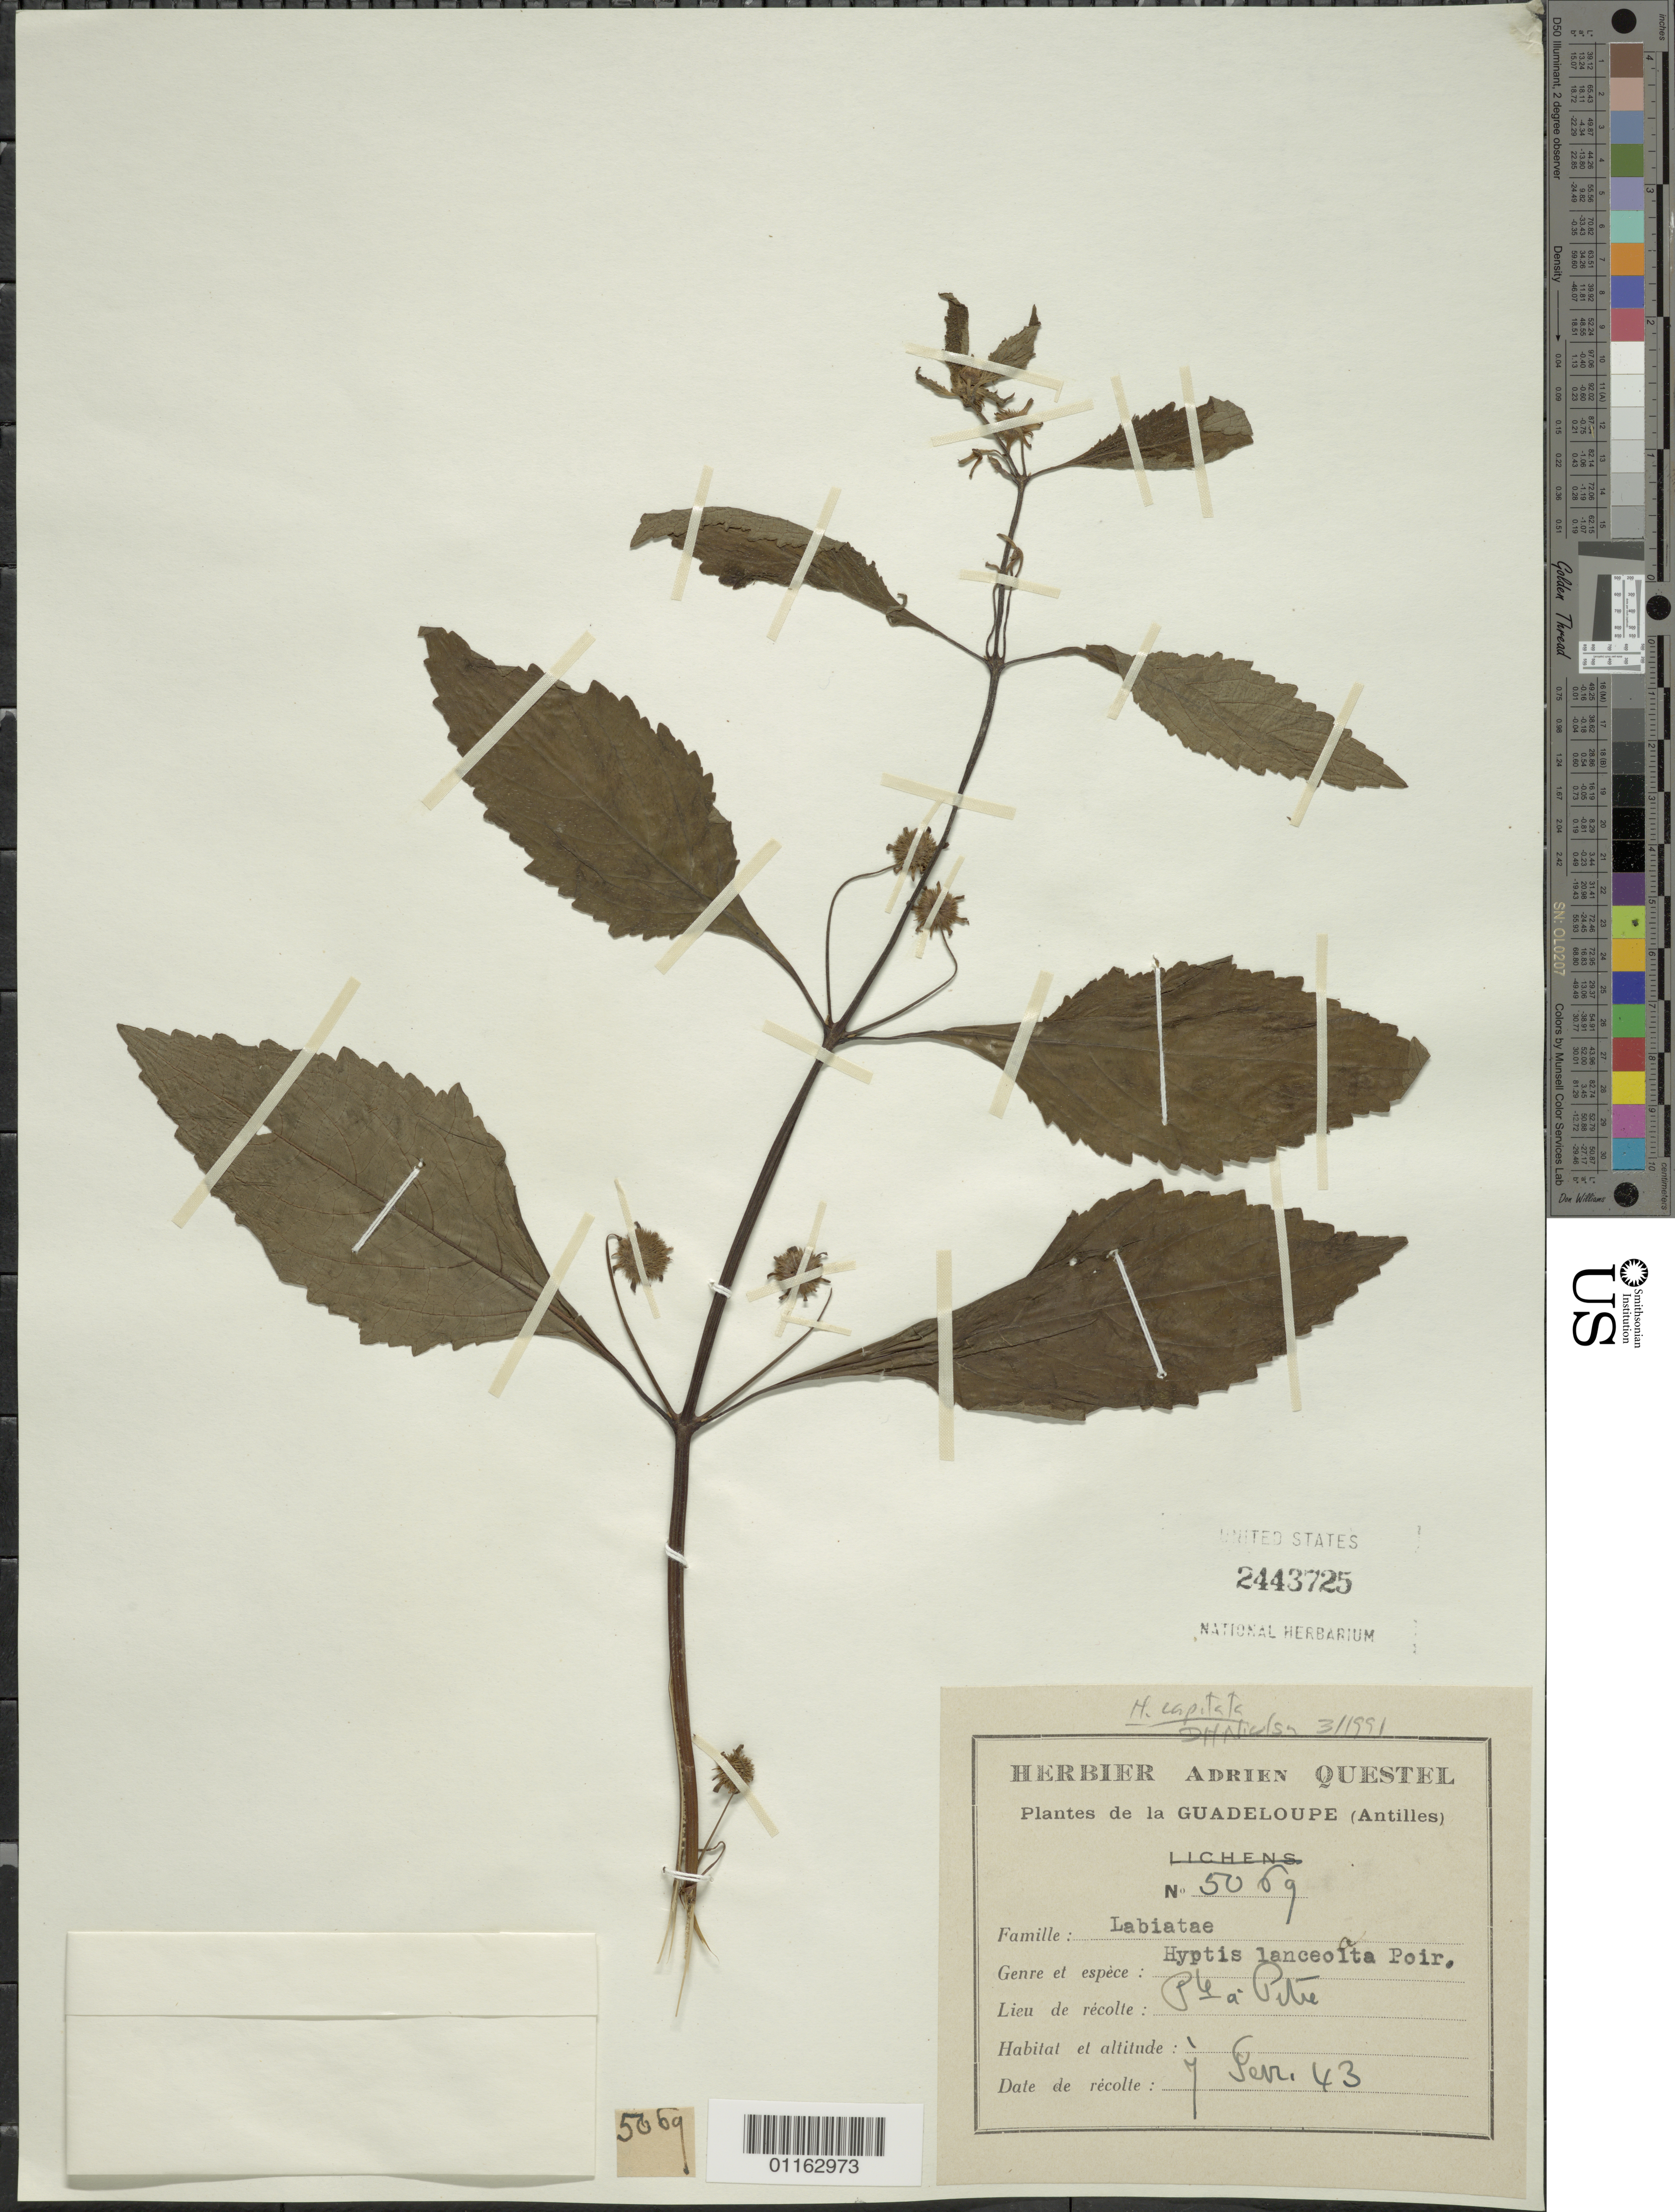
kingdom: Plantae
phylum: Tracheophyta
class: Magnoliopsida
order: Lamiales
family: Lamiaceae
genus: Hyptis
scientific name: Hyptis capitata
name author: Jacq.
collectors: A. Questel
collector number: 5069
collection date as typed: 07 Feb 1943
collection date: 1943-02-07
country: Guadeloupe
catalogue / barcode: US 2443725